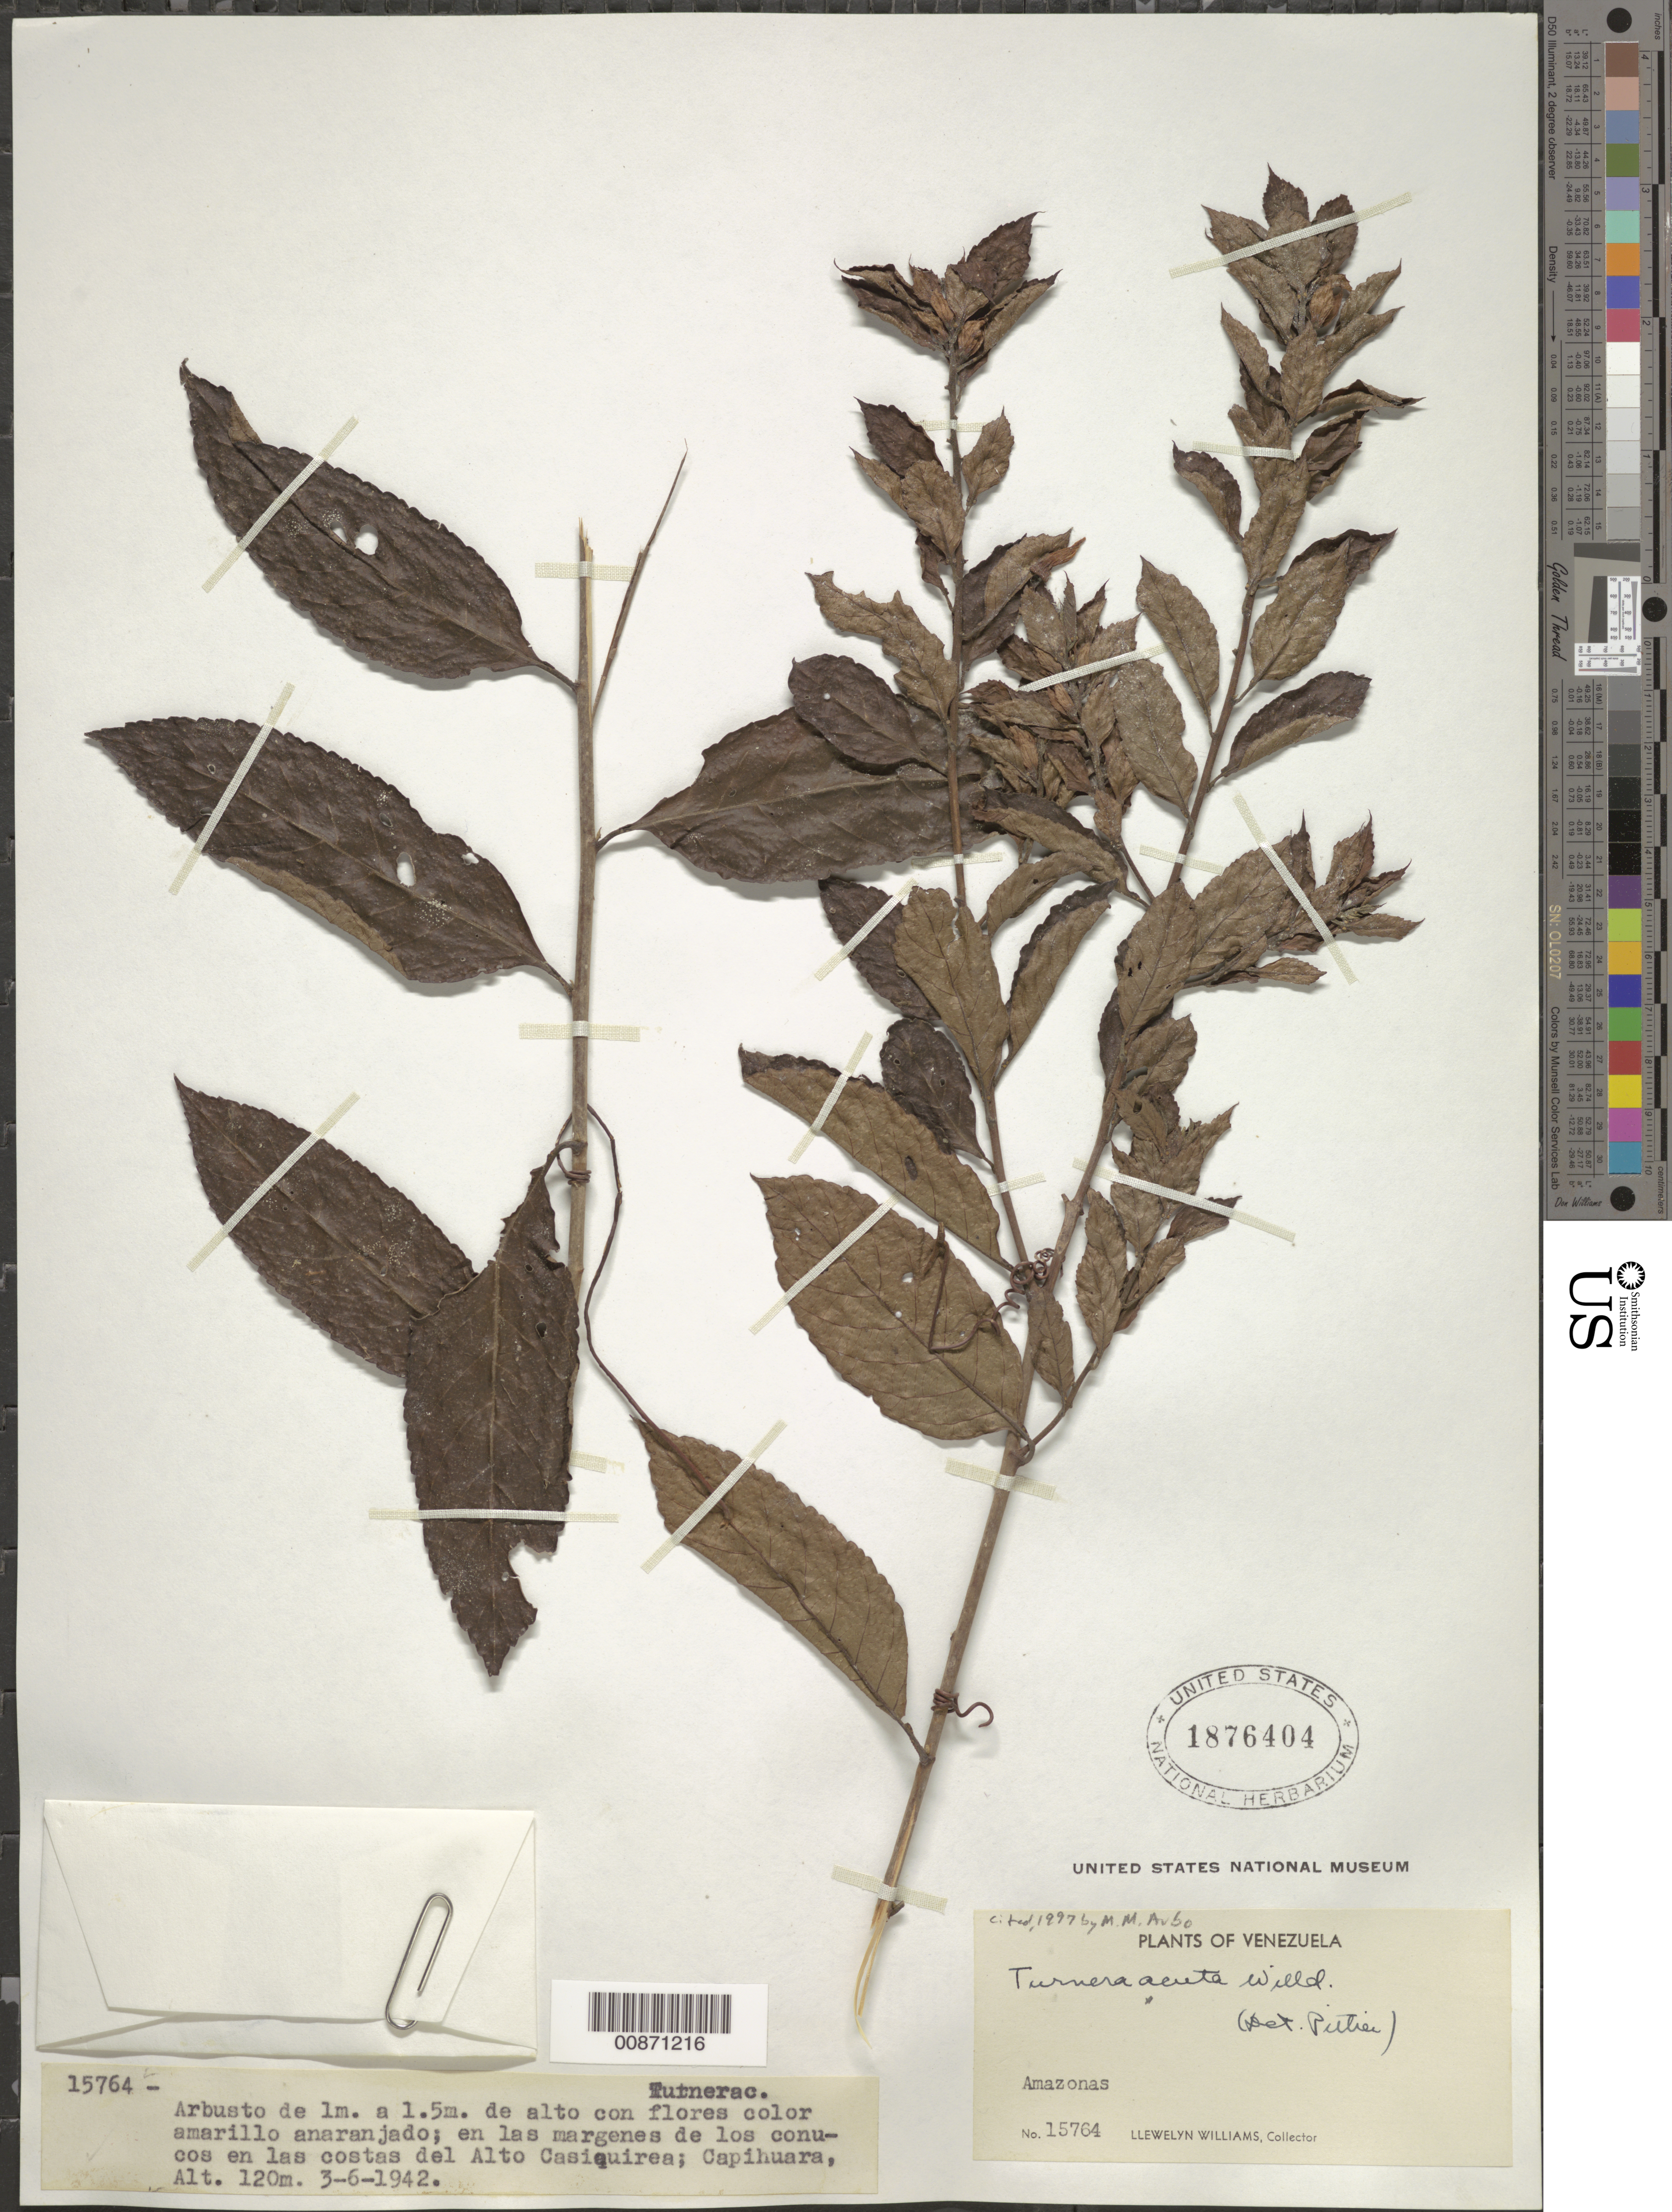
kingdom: Plantae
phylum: Tracheophyta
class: Magnoliopsida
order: Malpighiales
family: Turneraceae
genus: Turnera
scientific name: Turnera acuta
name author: Willd. ex Schult.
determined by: Pittier, Henri F.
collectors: Ll. Williams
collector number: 15764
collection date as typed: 3-Jun-42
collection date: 1942-06-03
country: Venezuela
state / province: Bolívar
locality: Capihuara, Alto Casiquiare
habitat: Margenes de los conucos en las costas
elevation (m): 120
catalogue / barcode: US 1876404